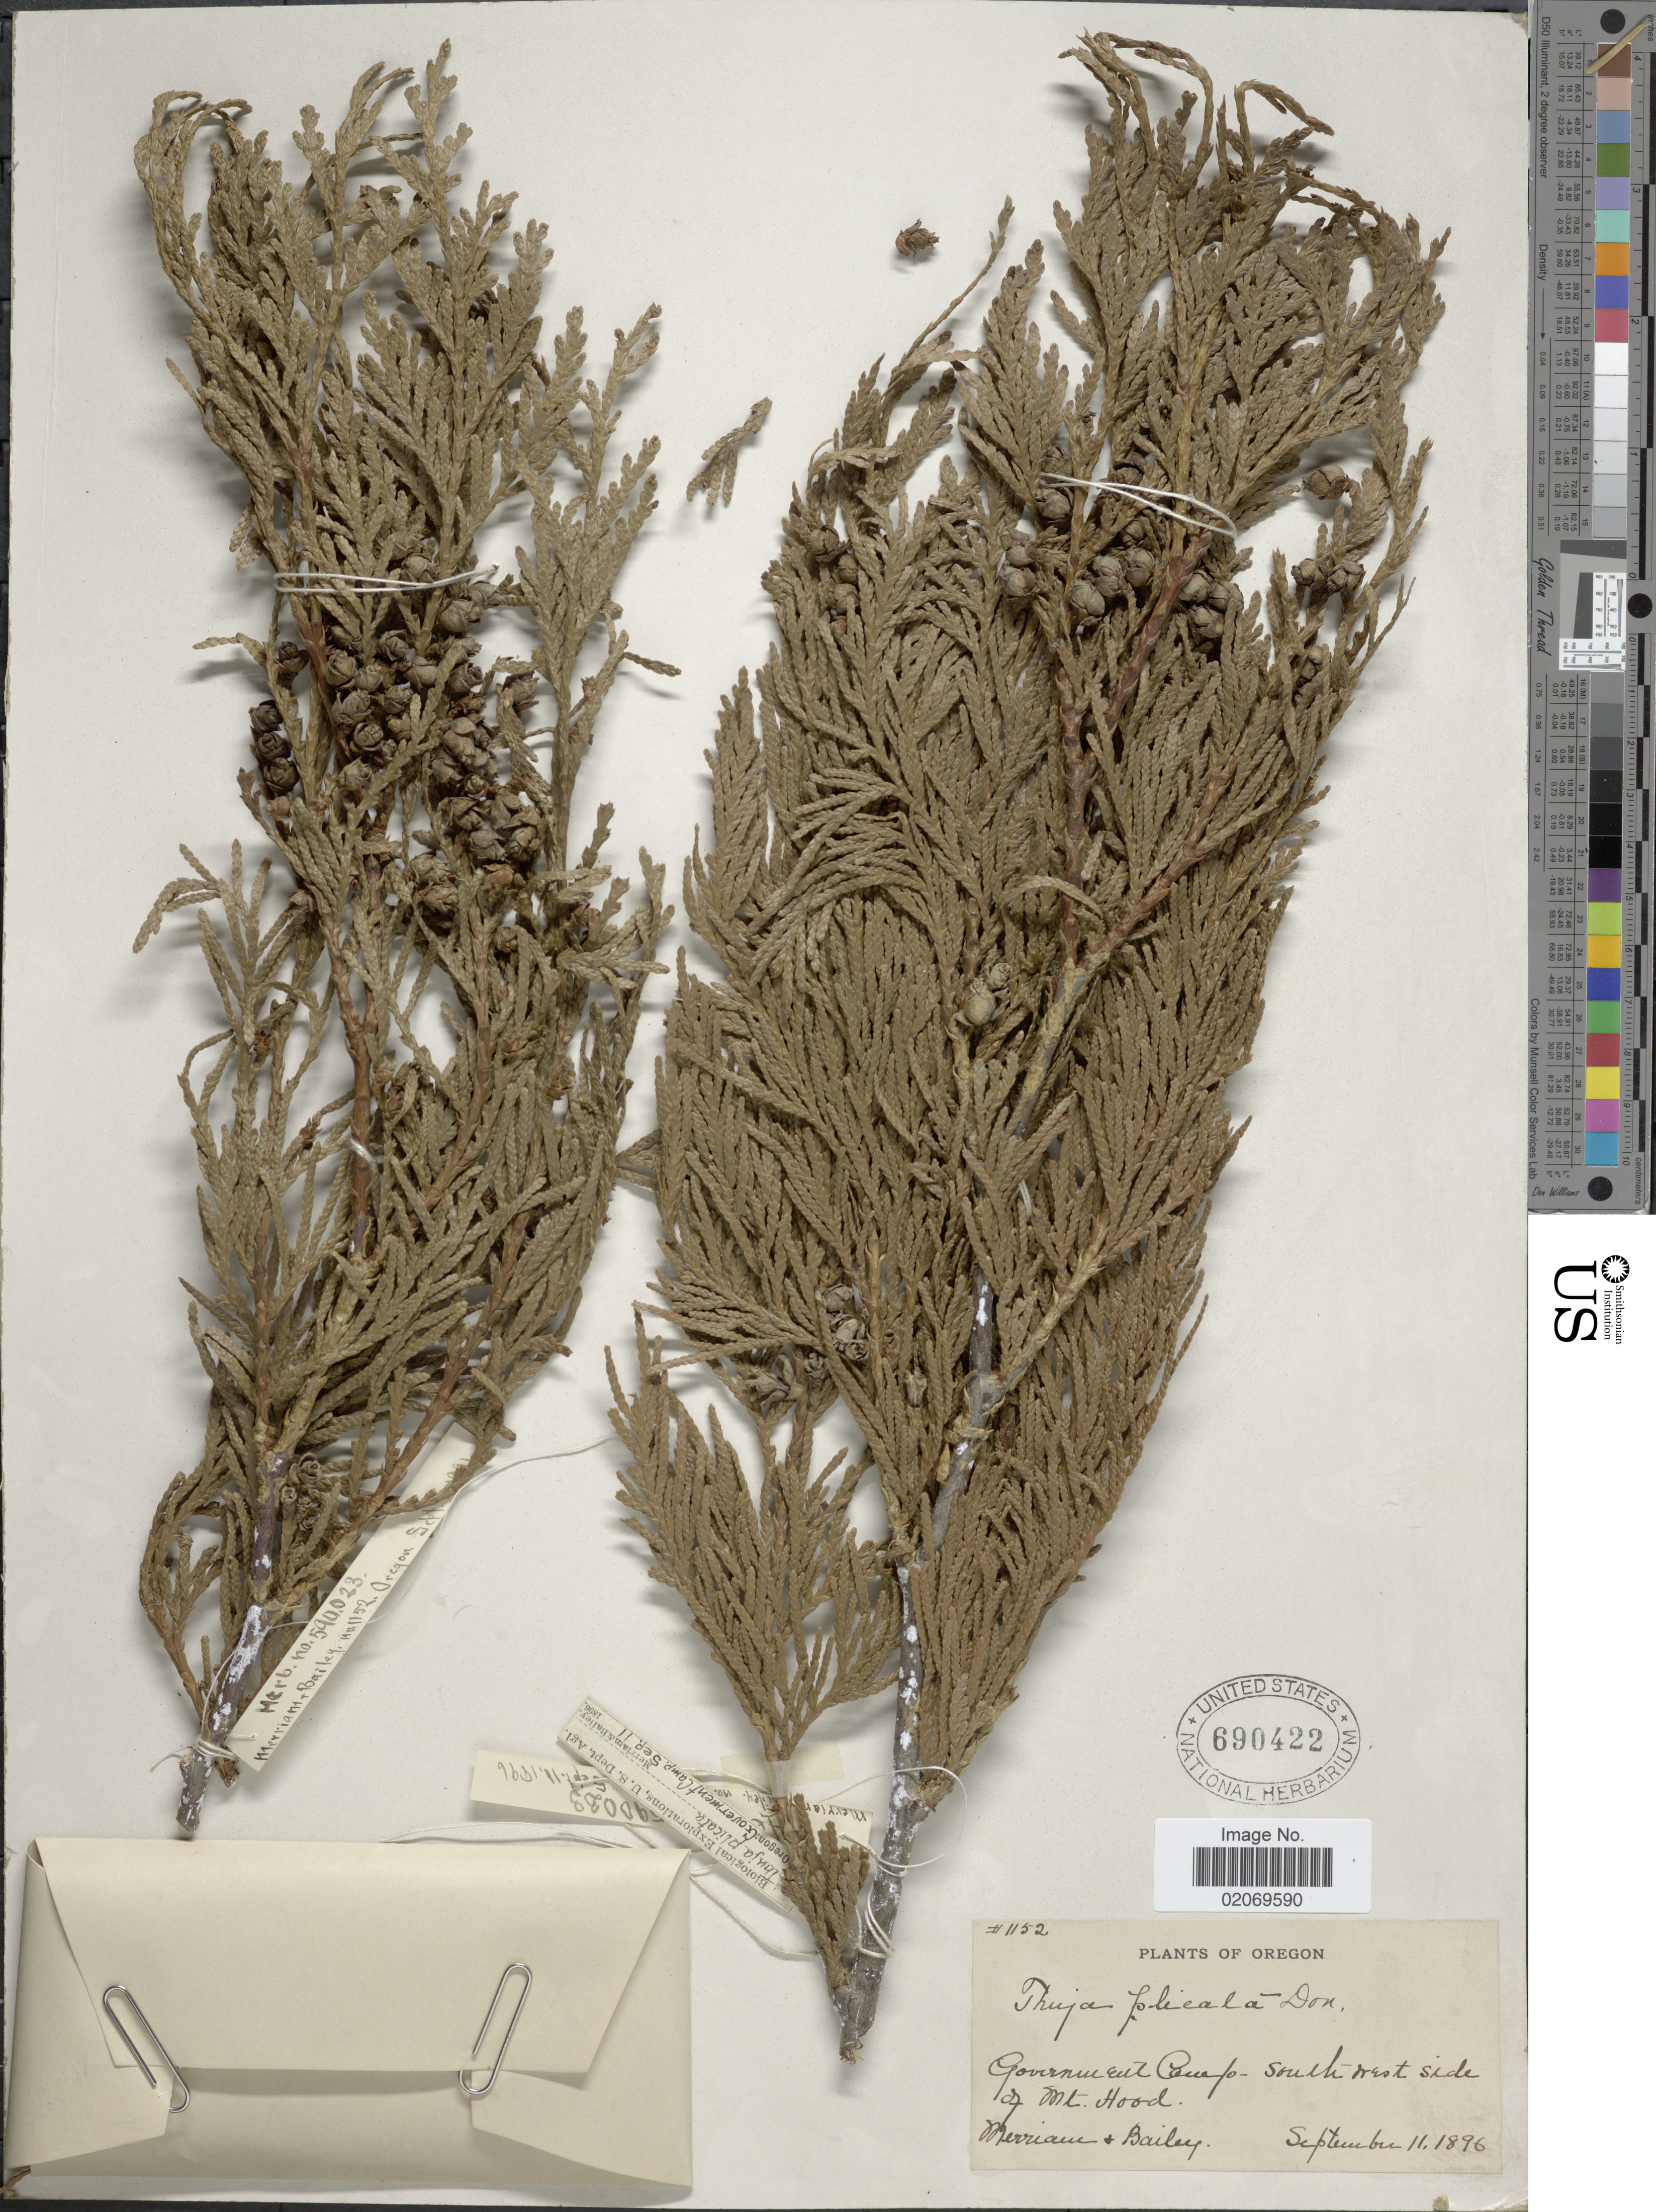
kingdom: Plantae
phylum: Tracheophyta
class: Pinopsida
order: Pinales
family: Cupressaceae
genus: Thuja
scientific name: Thuja plicata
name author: Donn & D. Don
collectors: -. Merriam & Bailey, --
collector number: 1152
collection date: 1896-09-11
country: United States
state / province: Oregon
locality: Government Camp - southwest side of Mt Hood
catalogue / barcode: US 690422